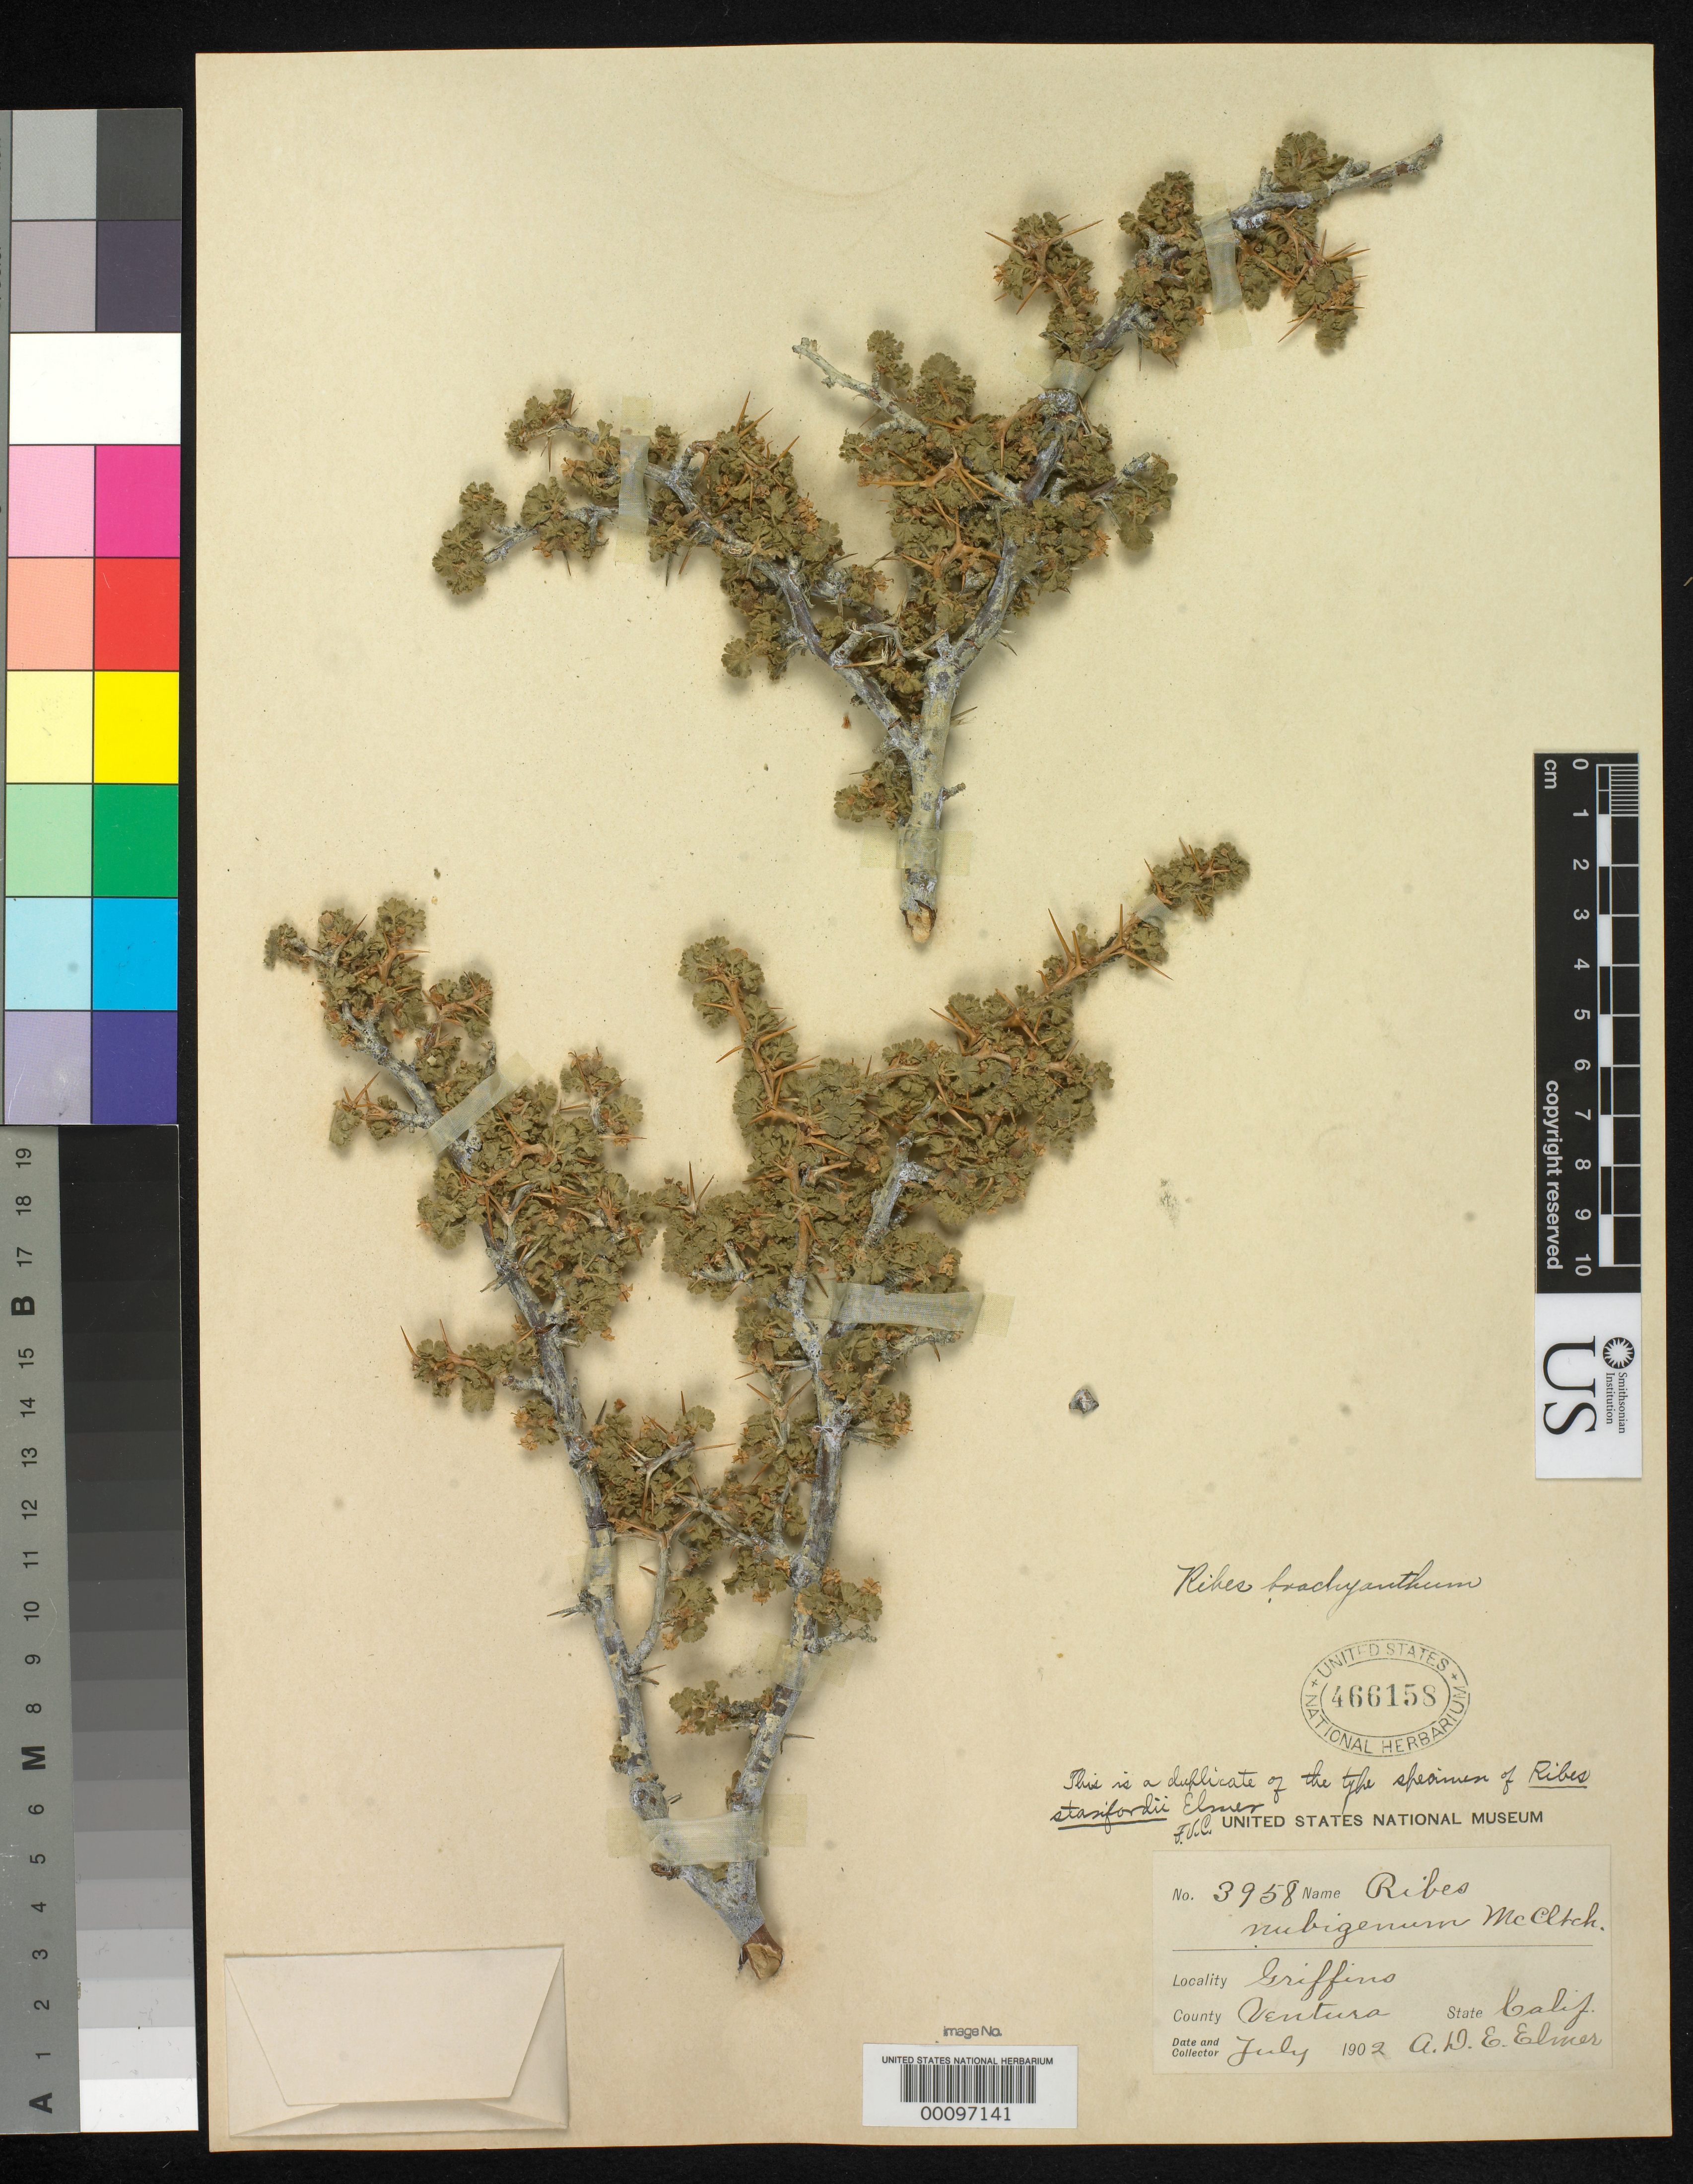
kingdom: Plantae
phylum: Tracheophyta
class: Magnoliopsida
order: Saxifragales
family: Grossulariaceae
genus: Ribes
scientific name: Ribes stanfordii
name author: Elmer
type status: Isotype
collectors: A. D. E. Elmer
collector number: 3958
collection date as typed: Jul 1902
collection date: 1902-07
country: United States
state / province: California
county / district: Ventura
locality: Mt. Pinos near Griffin's Post Office.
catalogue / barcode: US 466158